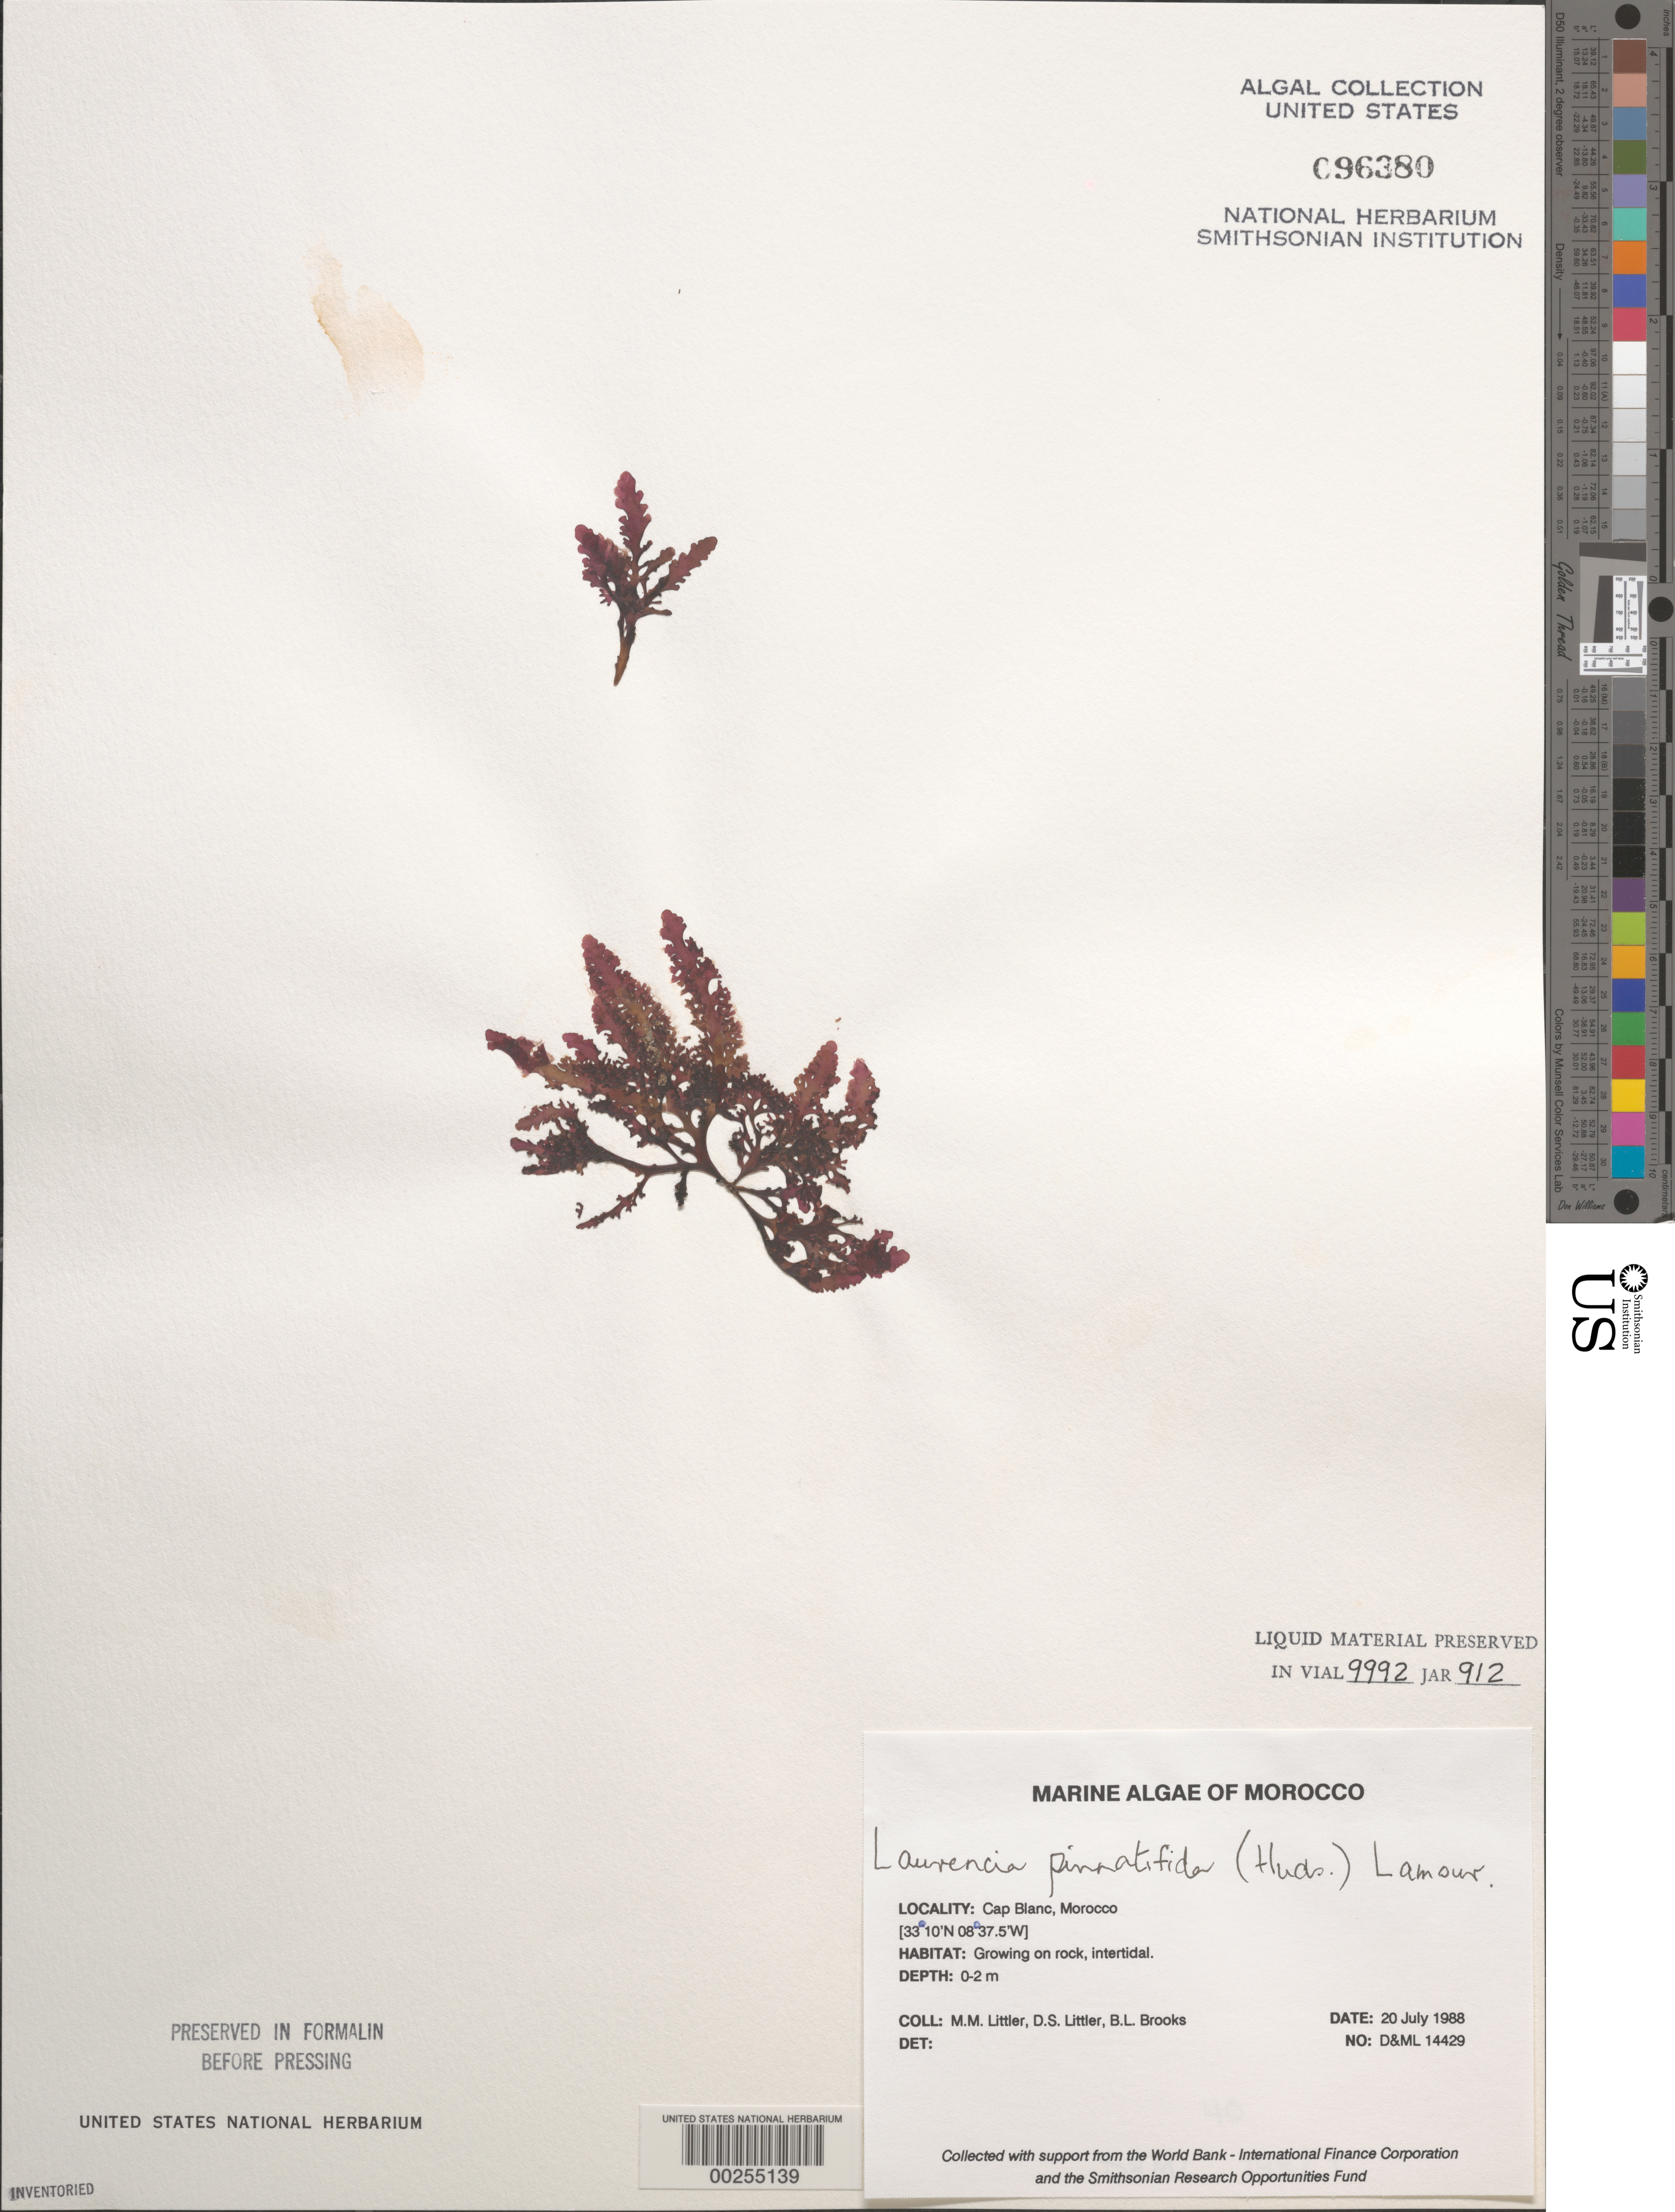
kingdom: Plantae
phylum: Rhodophyta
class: Florideophyceae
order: Ceramiales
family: Rhodomelaceae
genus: Osmundea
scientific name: Osmundea pinnatifida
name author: (Huds.) Stackh.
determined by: Algae name updating Project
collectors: M. M. Littler, D. S. Littler & B. Brooks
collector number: D&ML 14429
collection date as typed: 20 Jul 1988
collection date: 1988-07-20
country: Morocco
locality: Cap Blanc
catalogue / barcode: US 96380